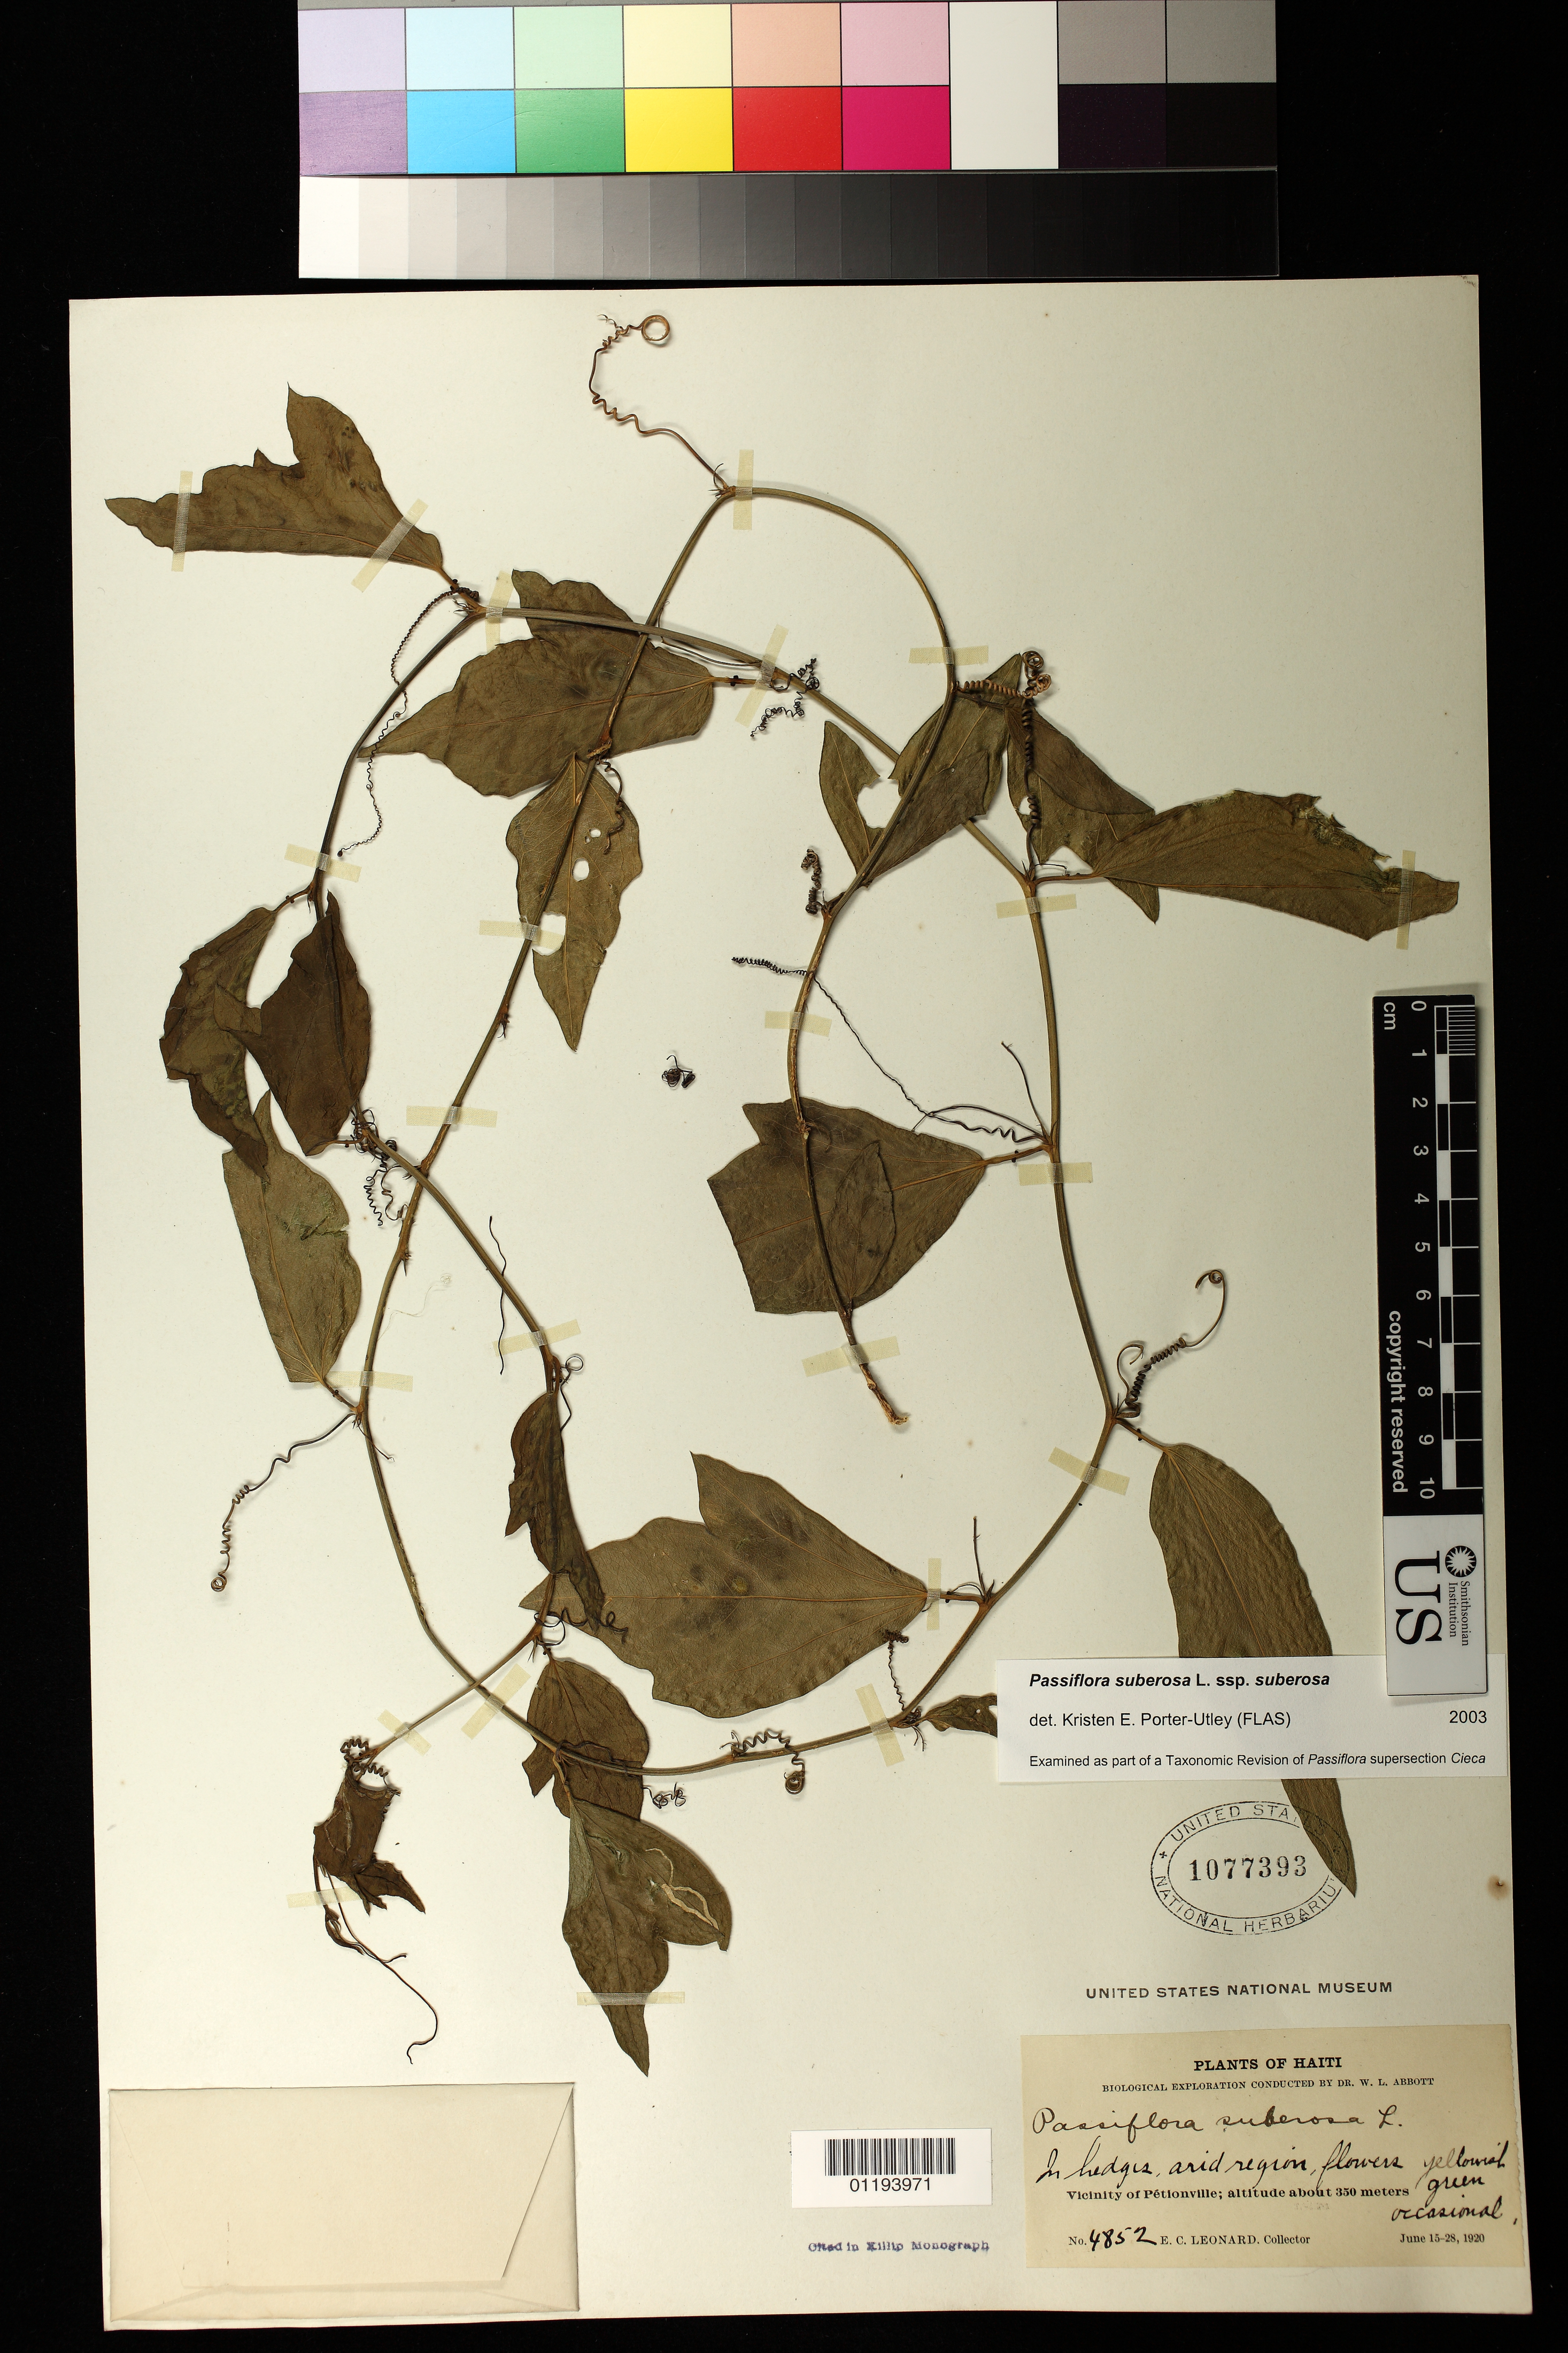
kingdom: Plantae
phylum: Tracheophyta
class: Magnoliopsida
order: Malpighiales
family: Passifloraceae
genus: Passiflora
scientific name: Passiflora suberosa subsp. suberosa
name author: L.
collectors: E. C. Leonard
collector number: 4852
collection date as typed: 1920 Jun 15 1920 Jun 28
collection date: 1920-06-15/1920-06-28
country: Haiti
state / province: Ouest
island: Hispaniola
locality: Vicinity of Pétionville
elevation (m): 350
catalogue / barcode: US 1077393